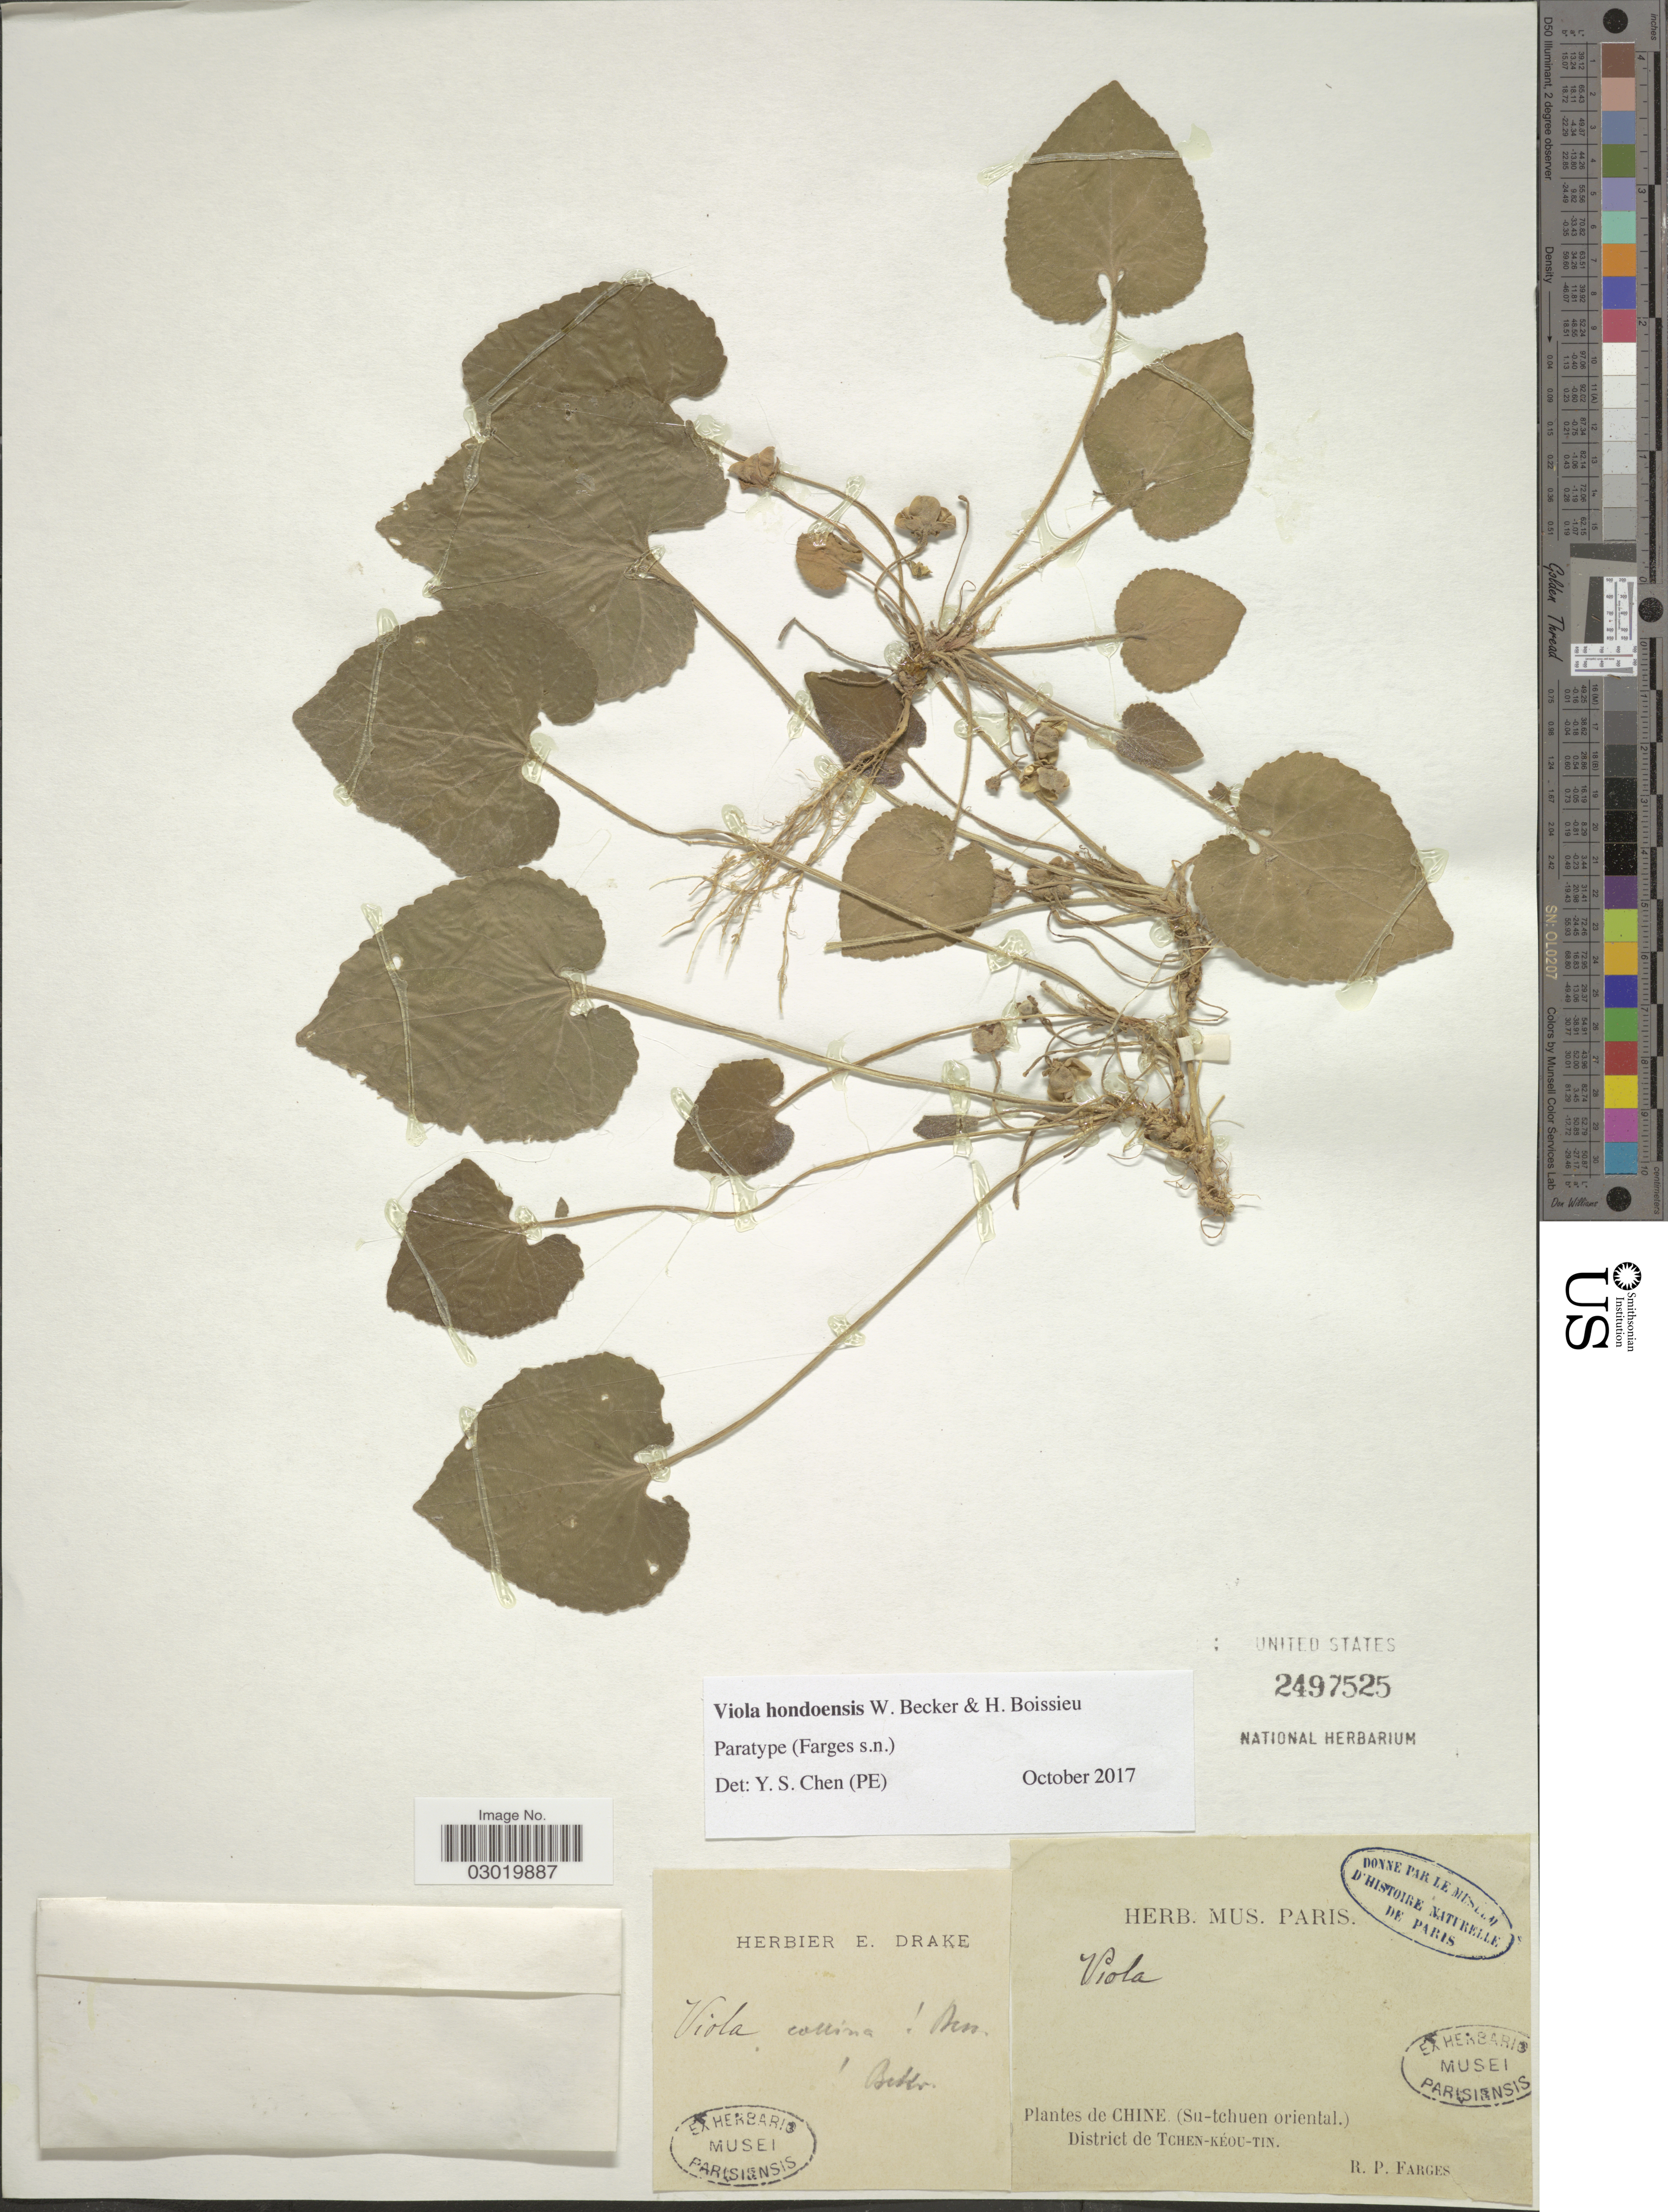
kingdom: Plantae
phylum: Tracheophyta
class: Magnoliopsida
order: Malpighiales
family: Violaceae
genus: Viola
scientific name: Viola hondoensis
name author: W. Becker & H. Boissieu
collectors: R. Farges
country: China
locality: Chine (Su-tchuen oriental). District de Tchen-Kéou-Tin.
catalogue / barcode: US 2497525